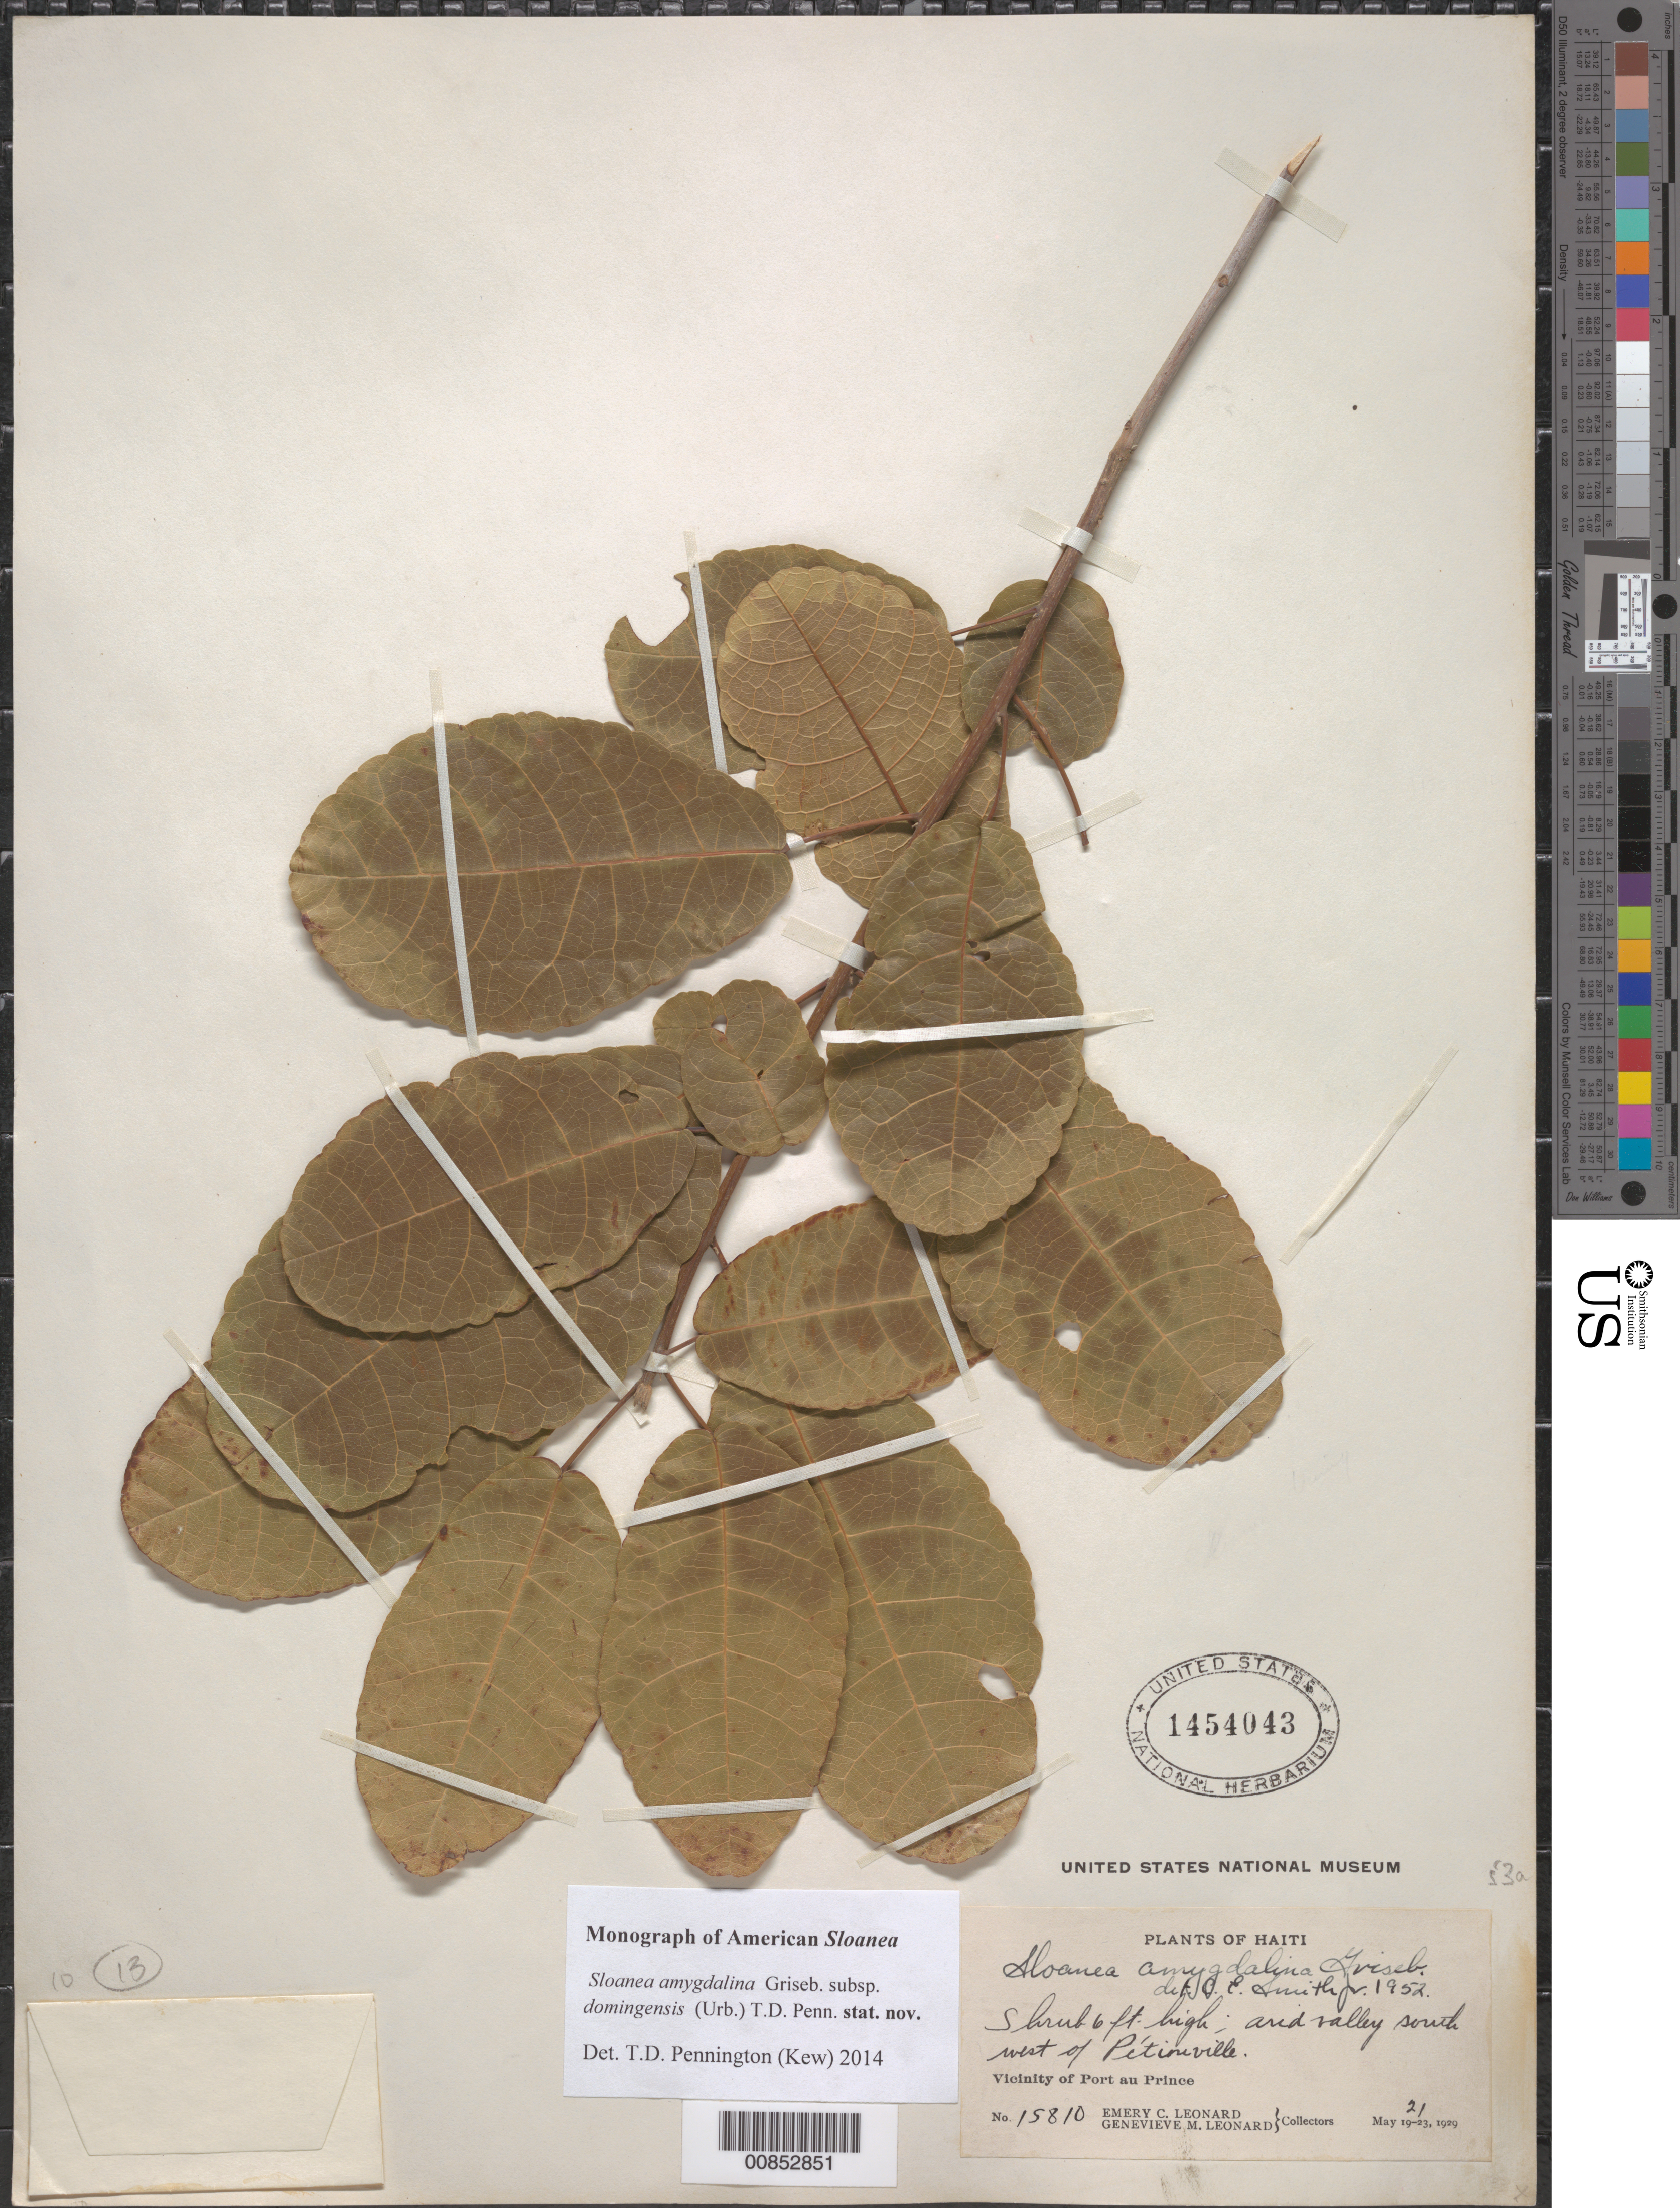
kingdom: Plantae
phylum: Tracheophyta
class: Magnoliopsida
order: Oxalidales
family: Elaeocarpaceae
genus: Sloanea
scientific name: Sloanea amygdalina subsp. domingensis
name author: (Urb.) T.D. Penn.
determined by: Pennington, T. D., (K)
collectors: E. C. Leonard & G. M. Leonard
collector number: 15810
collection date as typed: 21 May 1929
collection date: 1929-05-21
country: Haiti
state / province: Ouest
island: Hispaniola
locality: Vicinity of Port-au-Prince, SW of Pétionville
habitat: Arid valley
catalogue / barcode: US 1454043